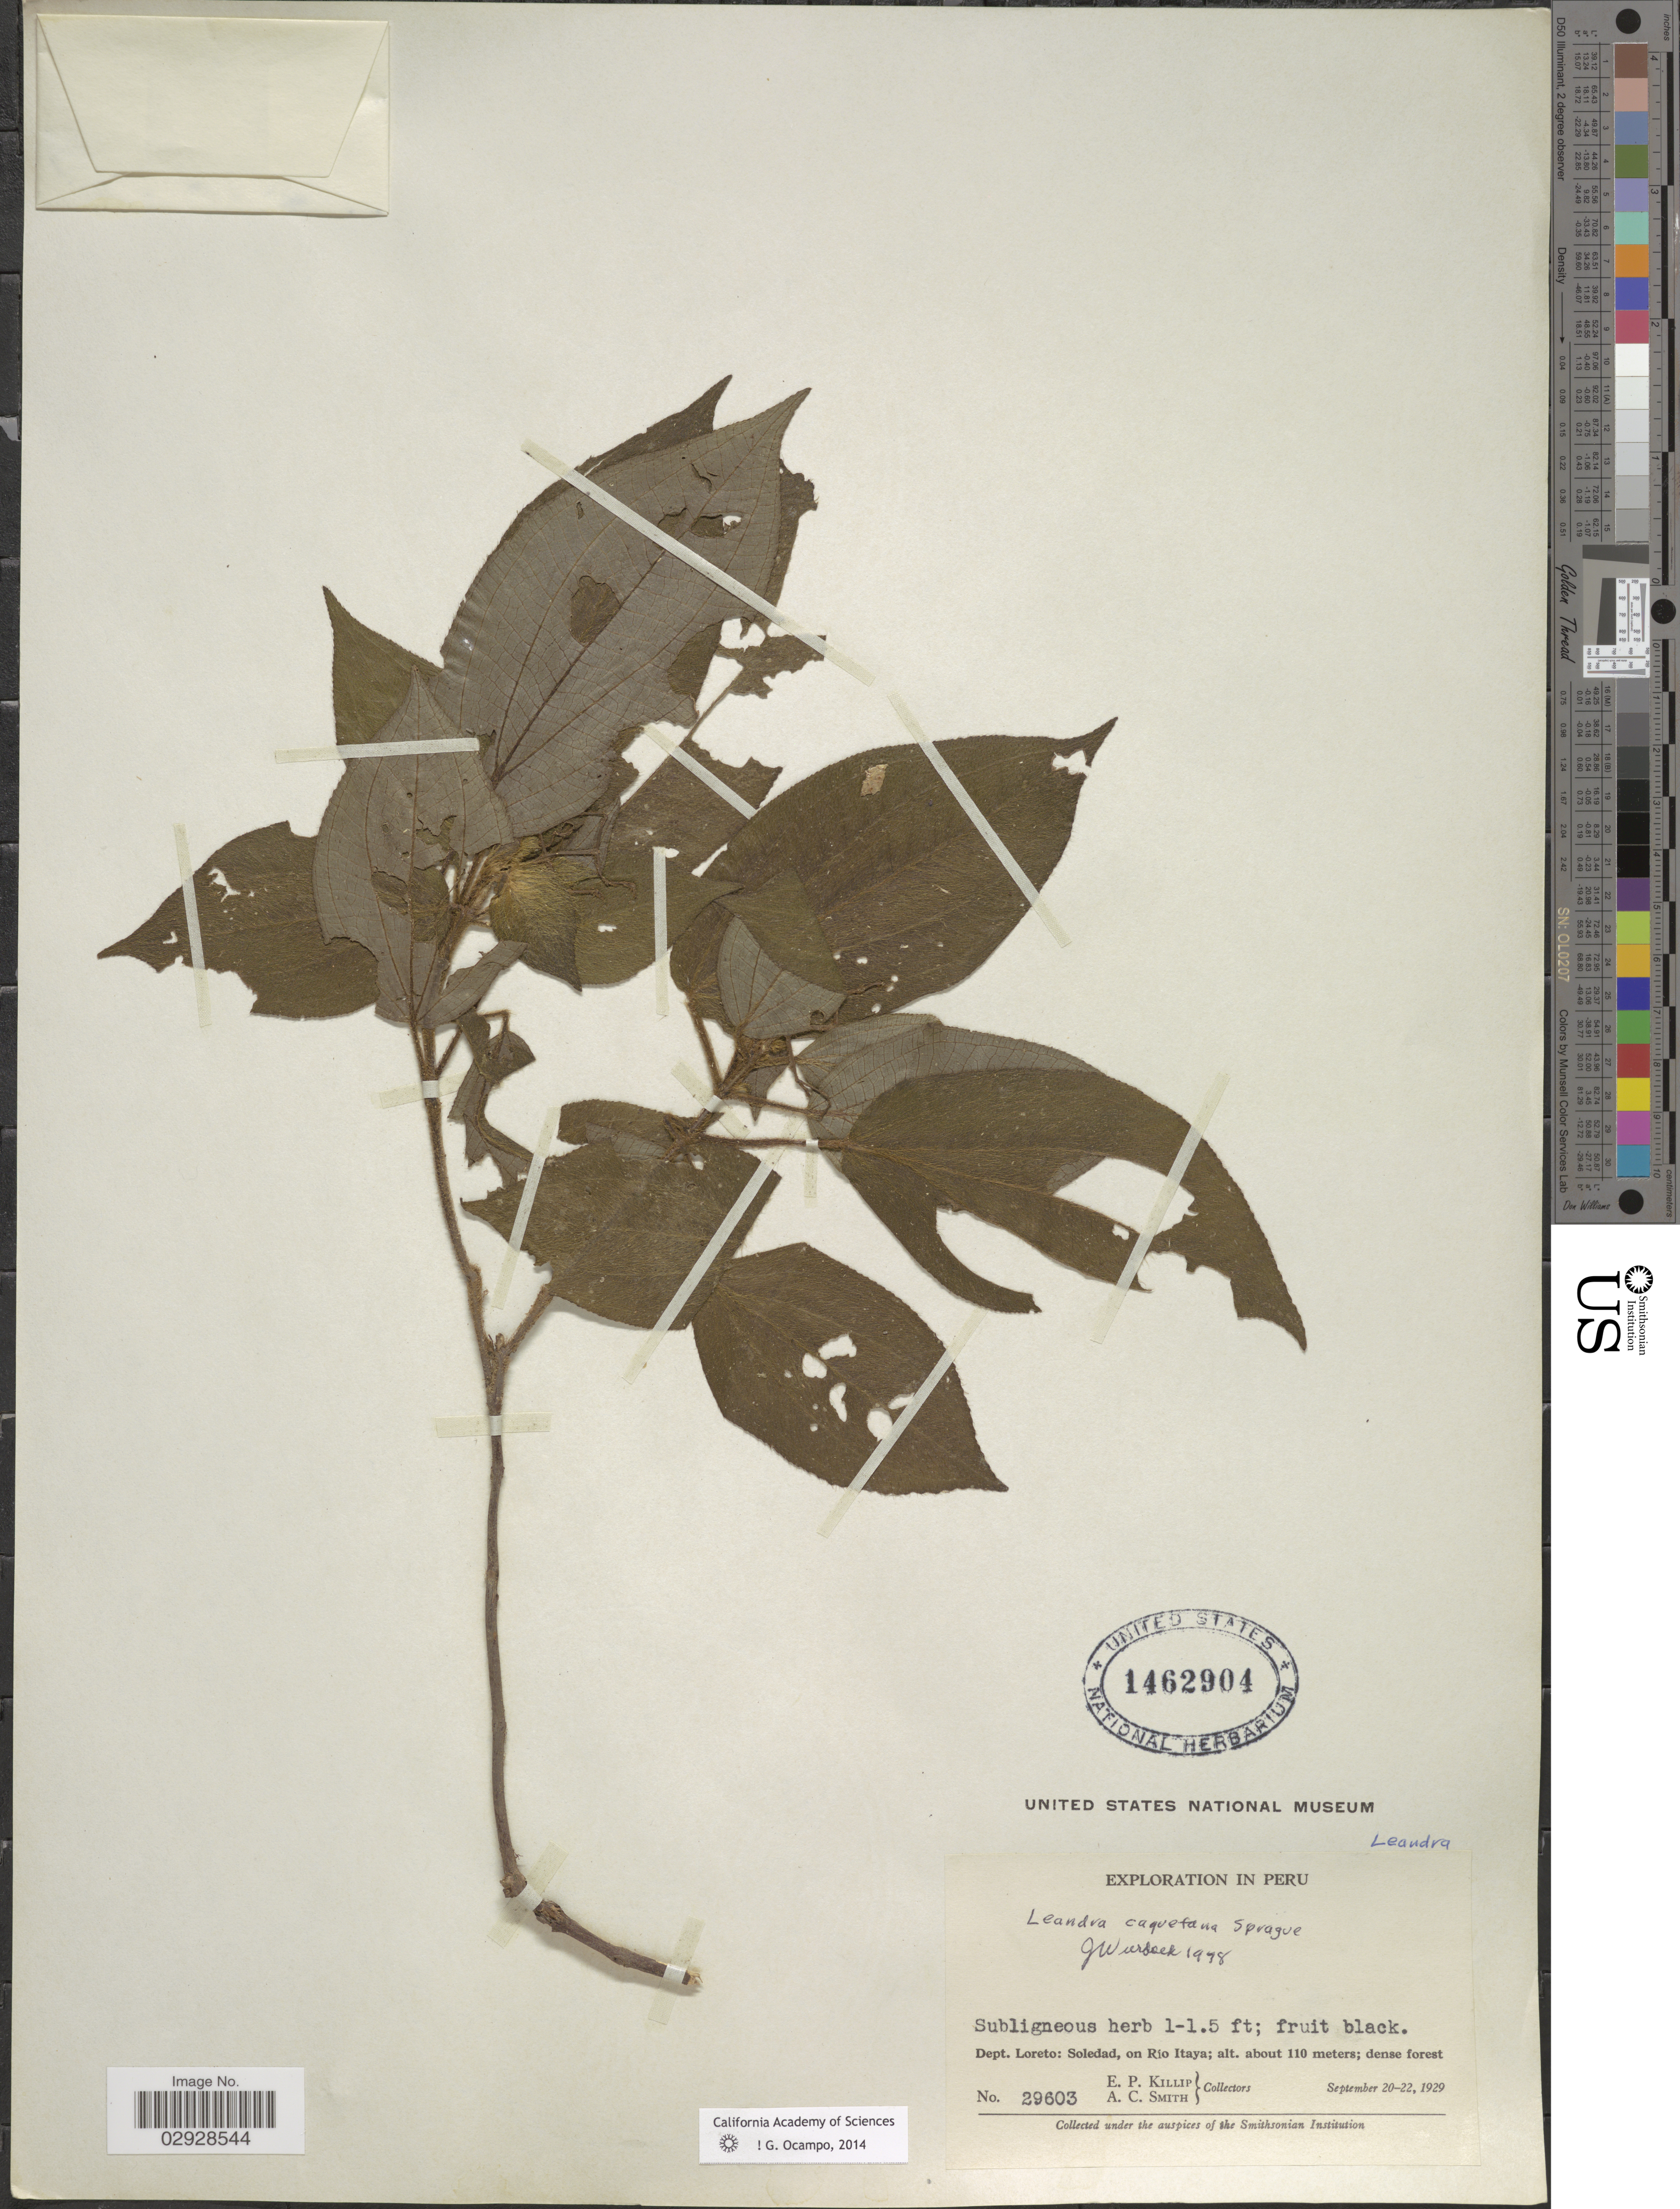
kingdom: Plantae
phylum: Tracheophyta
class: Magnoliopsida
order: Myrtales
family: Melastomataceae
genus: Leandra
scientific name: Leandra caquetana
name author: Sprague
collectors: E. P. Killip & A. C. Smith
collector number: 29603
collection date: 1929-09-20/1929-09-22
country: Peru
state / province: Loreto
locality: Dept. Loreto: Soledad, on Río Itaya.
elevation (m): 110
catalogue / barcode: US 1462904